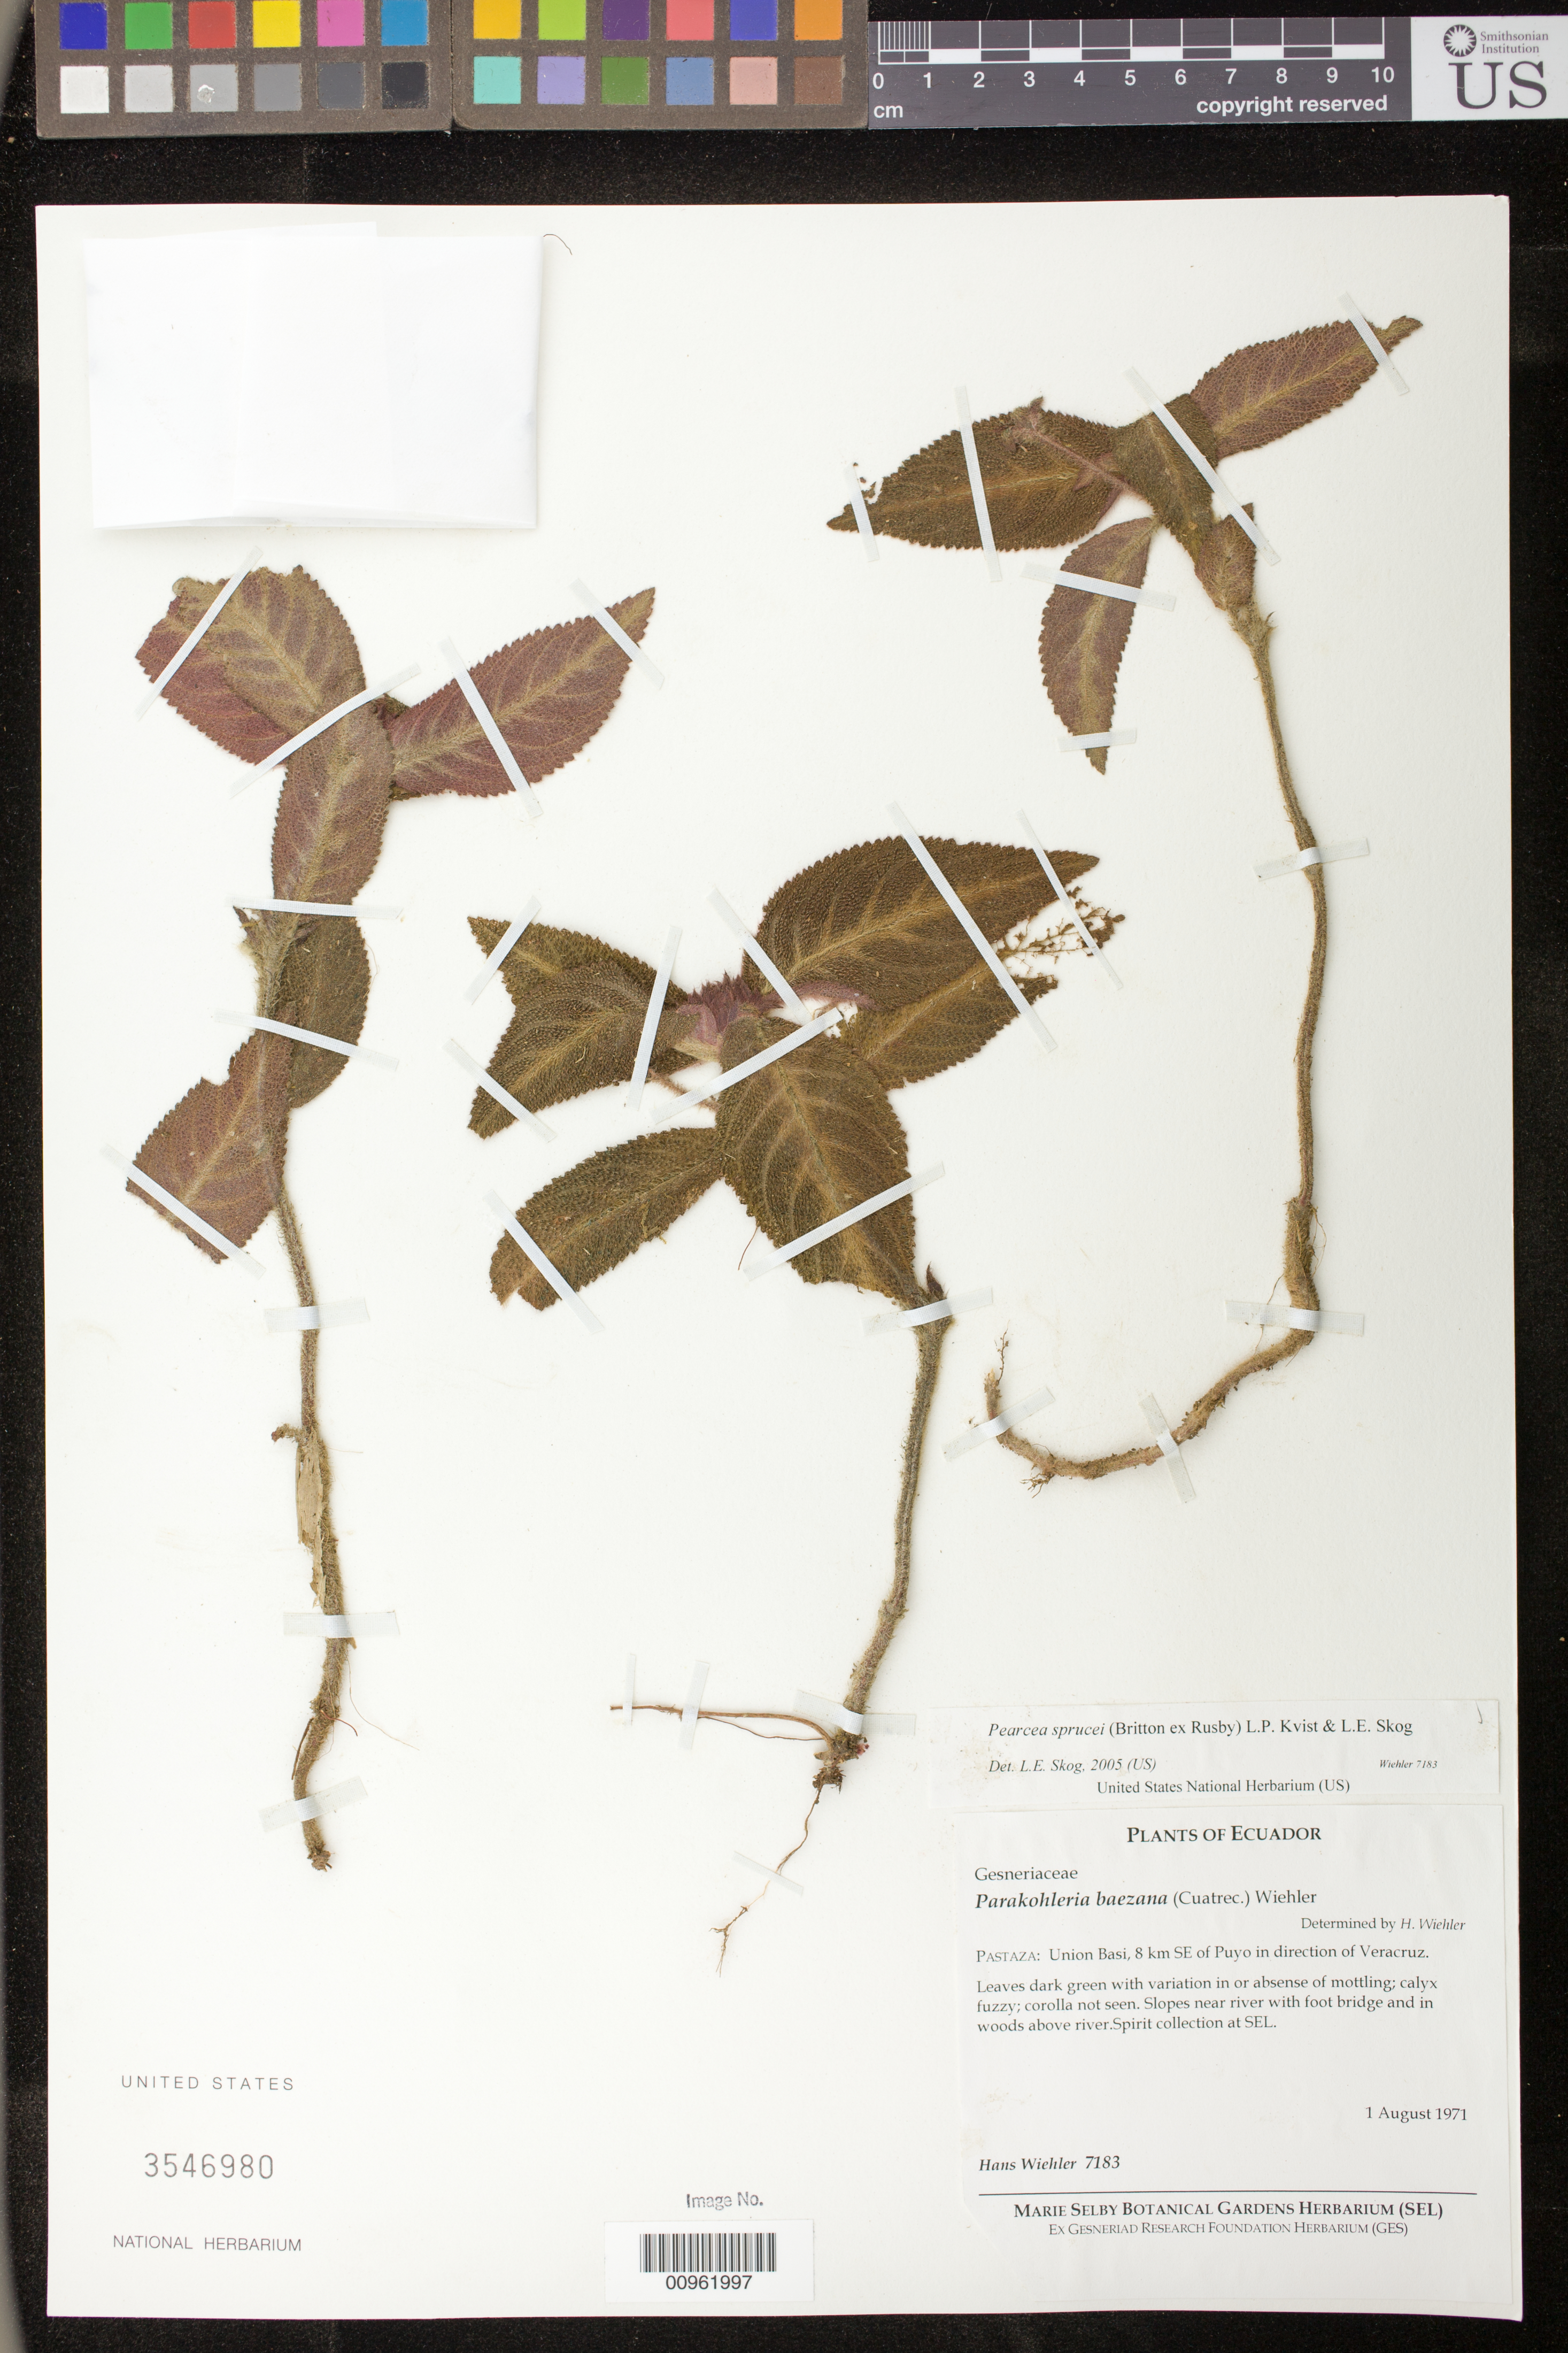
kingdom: Plantae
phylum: Tracheophyta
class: Magnoliopsida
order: Lamiales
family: Gesneriaceae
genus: Pearcea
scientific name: Pearcea sprucei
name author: (Britton) L.P. Kvist & L.E. Skog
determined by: Skog, Laurence E.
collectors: H. J. Wiehler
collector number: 7183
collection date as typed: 01 Aug 1971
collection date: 1971-08-01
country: Ecuador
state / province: Pastaza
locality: Pastaza: Union Basi, 8 km SE of Puyo in direction of Veracruz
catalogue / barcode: US 3546980